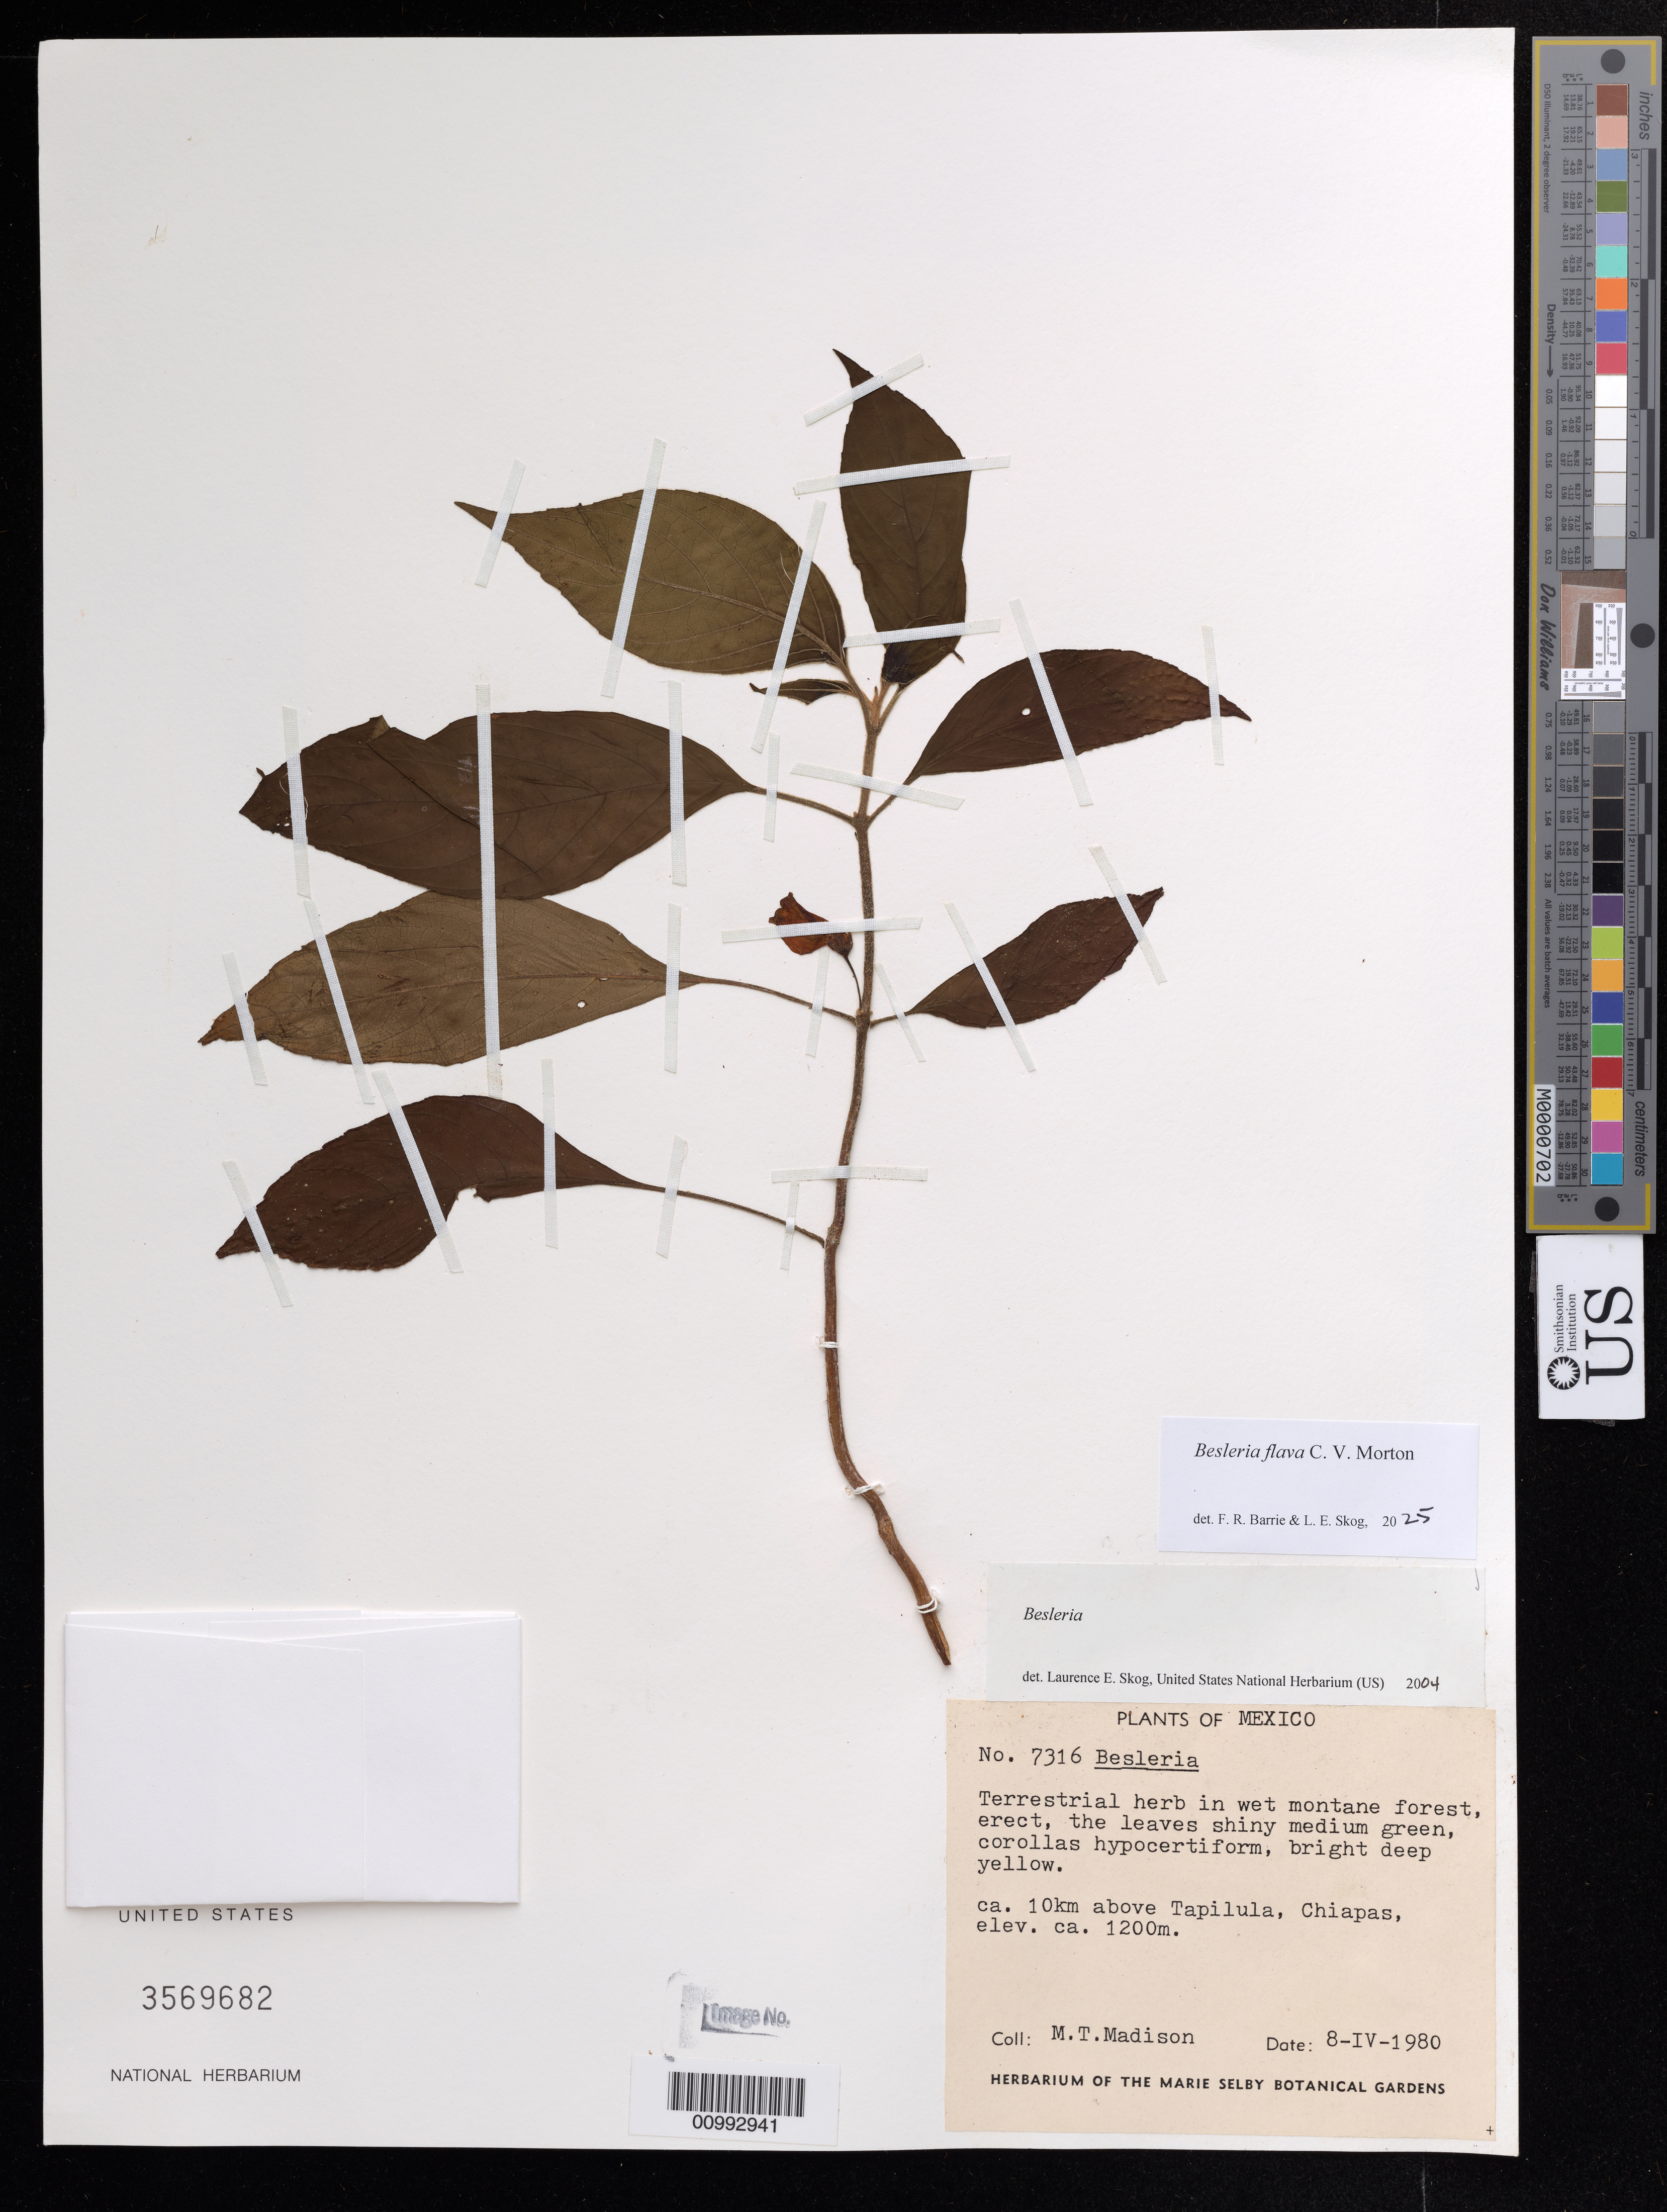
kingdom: Plantae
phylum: Tracheophyta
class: Magnoliopsida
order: Lamiales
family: Gesneriaceae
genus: Besleria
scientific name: Besleria flava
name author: C.V. Morton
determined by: Barrie, F. R.; Skog, Laurence E.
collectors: M. T. Madison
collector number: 7316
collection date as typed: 08 Apr 1980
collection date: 1980-04-08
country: Mexico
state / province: Chiapas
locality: Ca. 10 km above Tapilula, Chiapas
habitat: Wet montane forest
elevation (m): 1200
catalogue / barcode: US 3569682